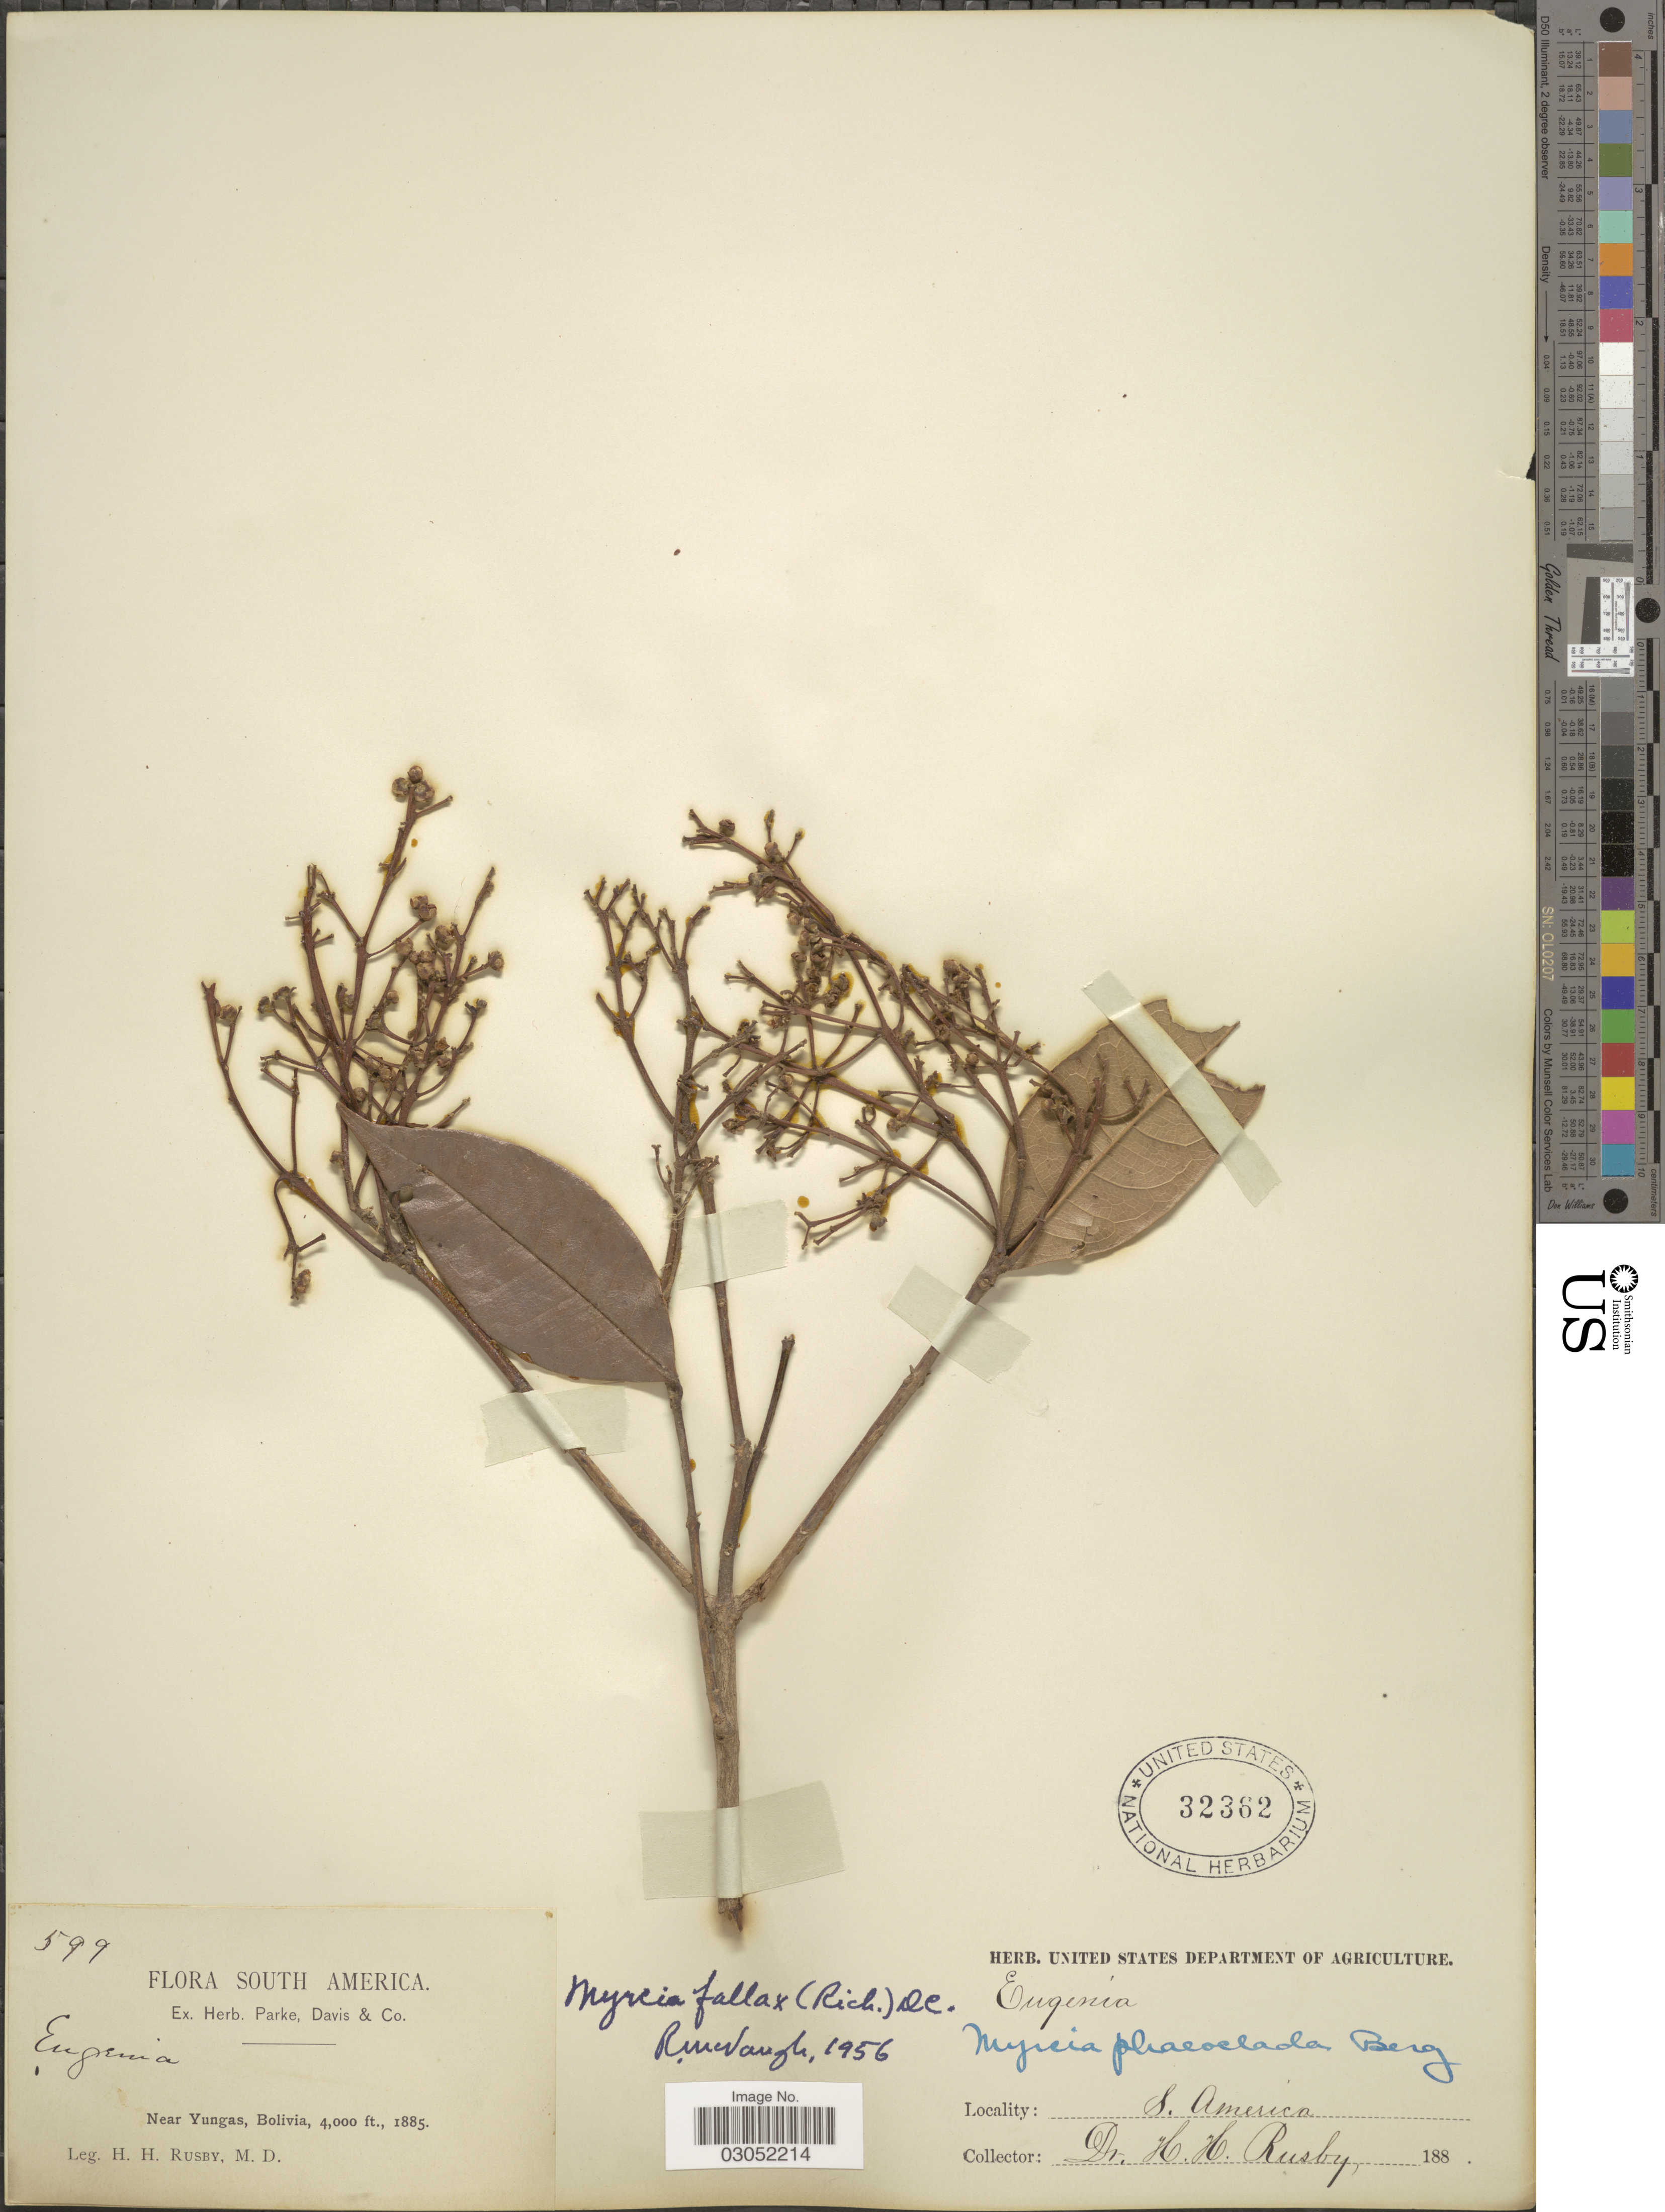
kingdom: Plantae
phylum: Tracheophyta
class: Magnoliopsida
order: Myrtales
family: Myrtaceae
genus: Myrcia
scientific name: Myrcia fallax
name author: (Rich.) DC.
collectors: H. H. Rusby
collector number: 599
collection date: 1885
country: Bolivia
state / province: La Paz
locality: Near Yungas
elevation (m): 1219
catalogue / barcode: US 32362